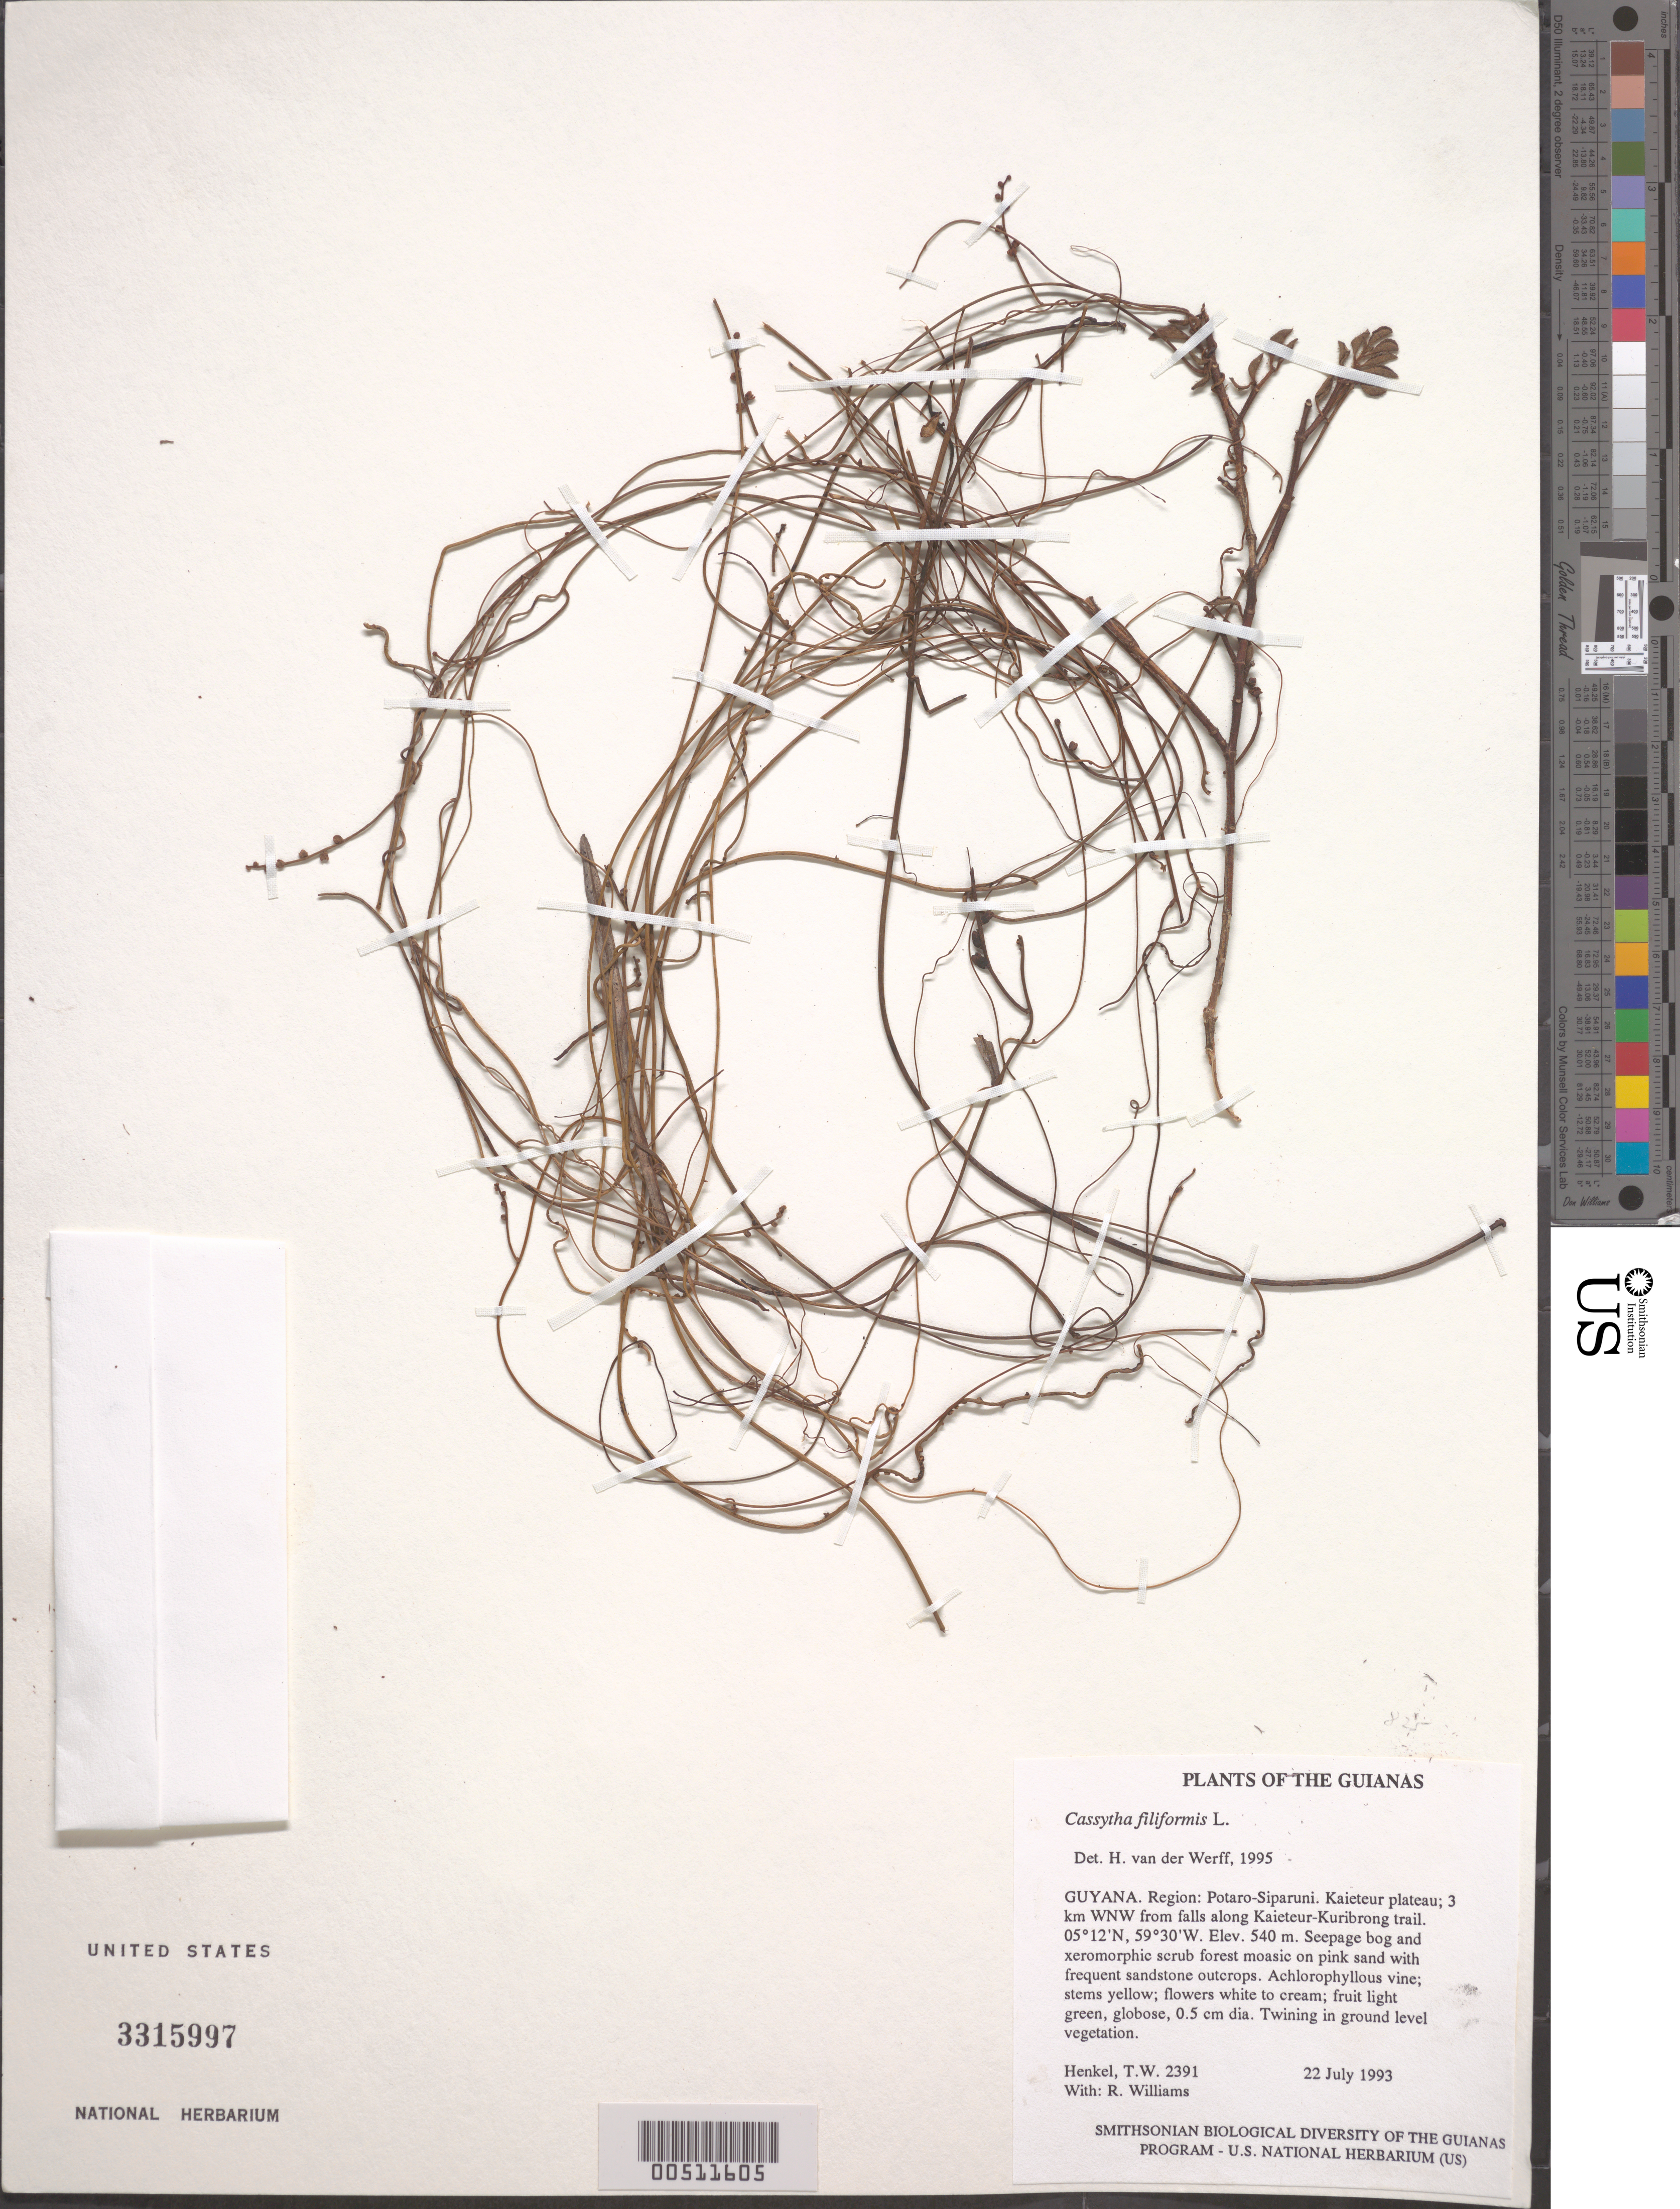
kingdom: Plantae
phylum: Tracheophyta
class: Magnoliopsida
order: Laurales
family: Lauraceae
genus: Cassytha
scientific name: Cassytha filiformis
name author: L.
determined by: van der Werff, H., (MO), Missouri Botanical Garden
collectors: T. Henkel & R. Williams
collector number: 2391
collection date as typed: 22 July 1993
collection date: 1993-07-22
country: Guyana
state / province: Potaro-Siparuni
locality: Kaieteur plateau; 3 km WNW from falls along Kaieteur-Kuribrong trail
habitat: Seepage bog and xeromorphic scrub forest moasic on pink sand with frequent sandstone outcrops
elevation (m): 540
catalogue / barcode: US 3315997